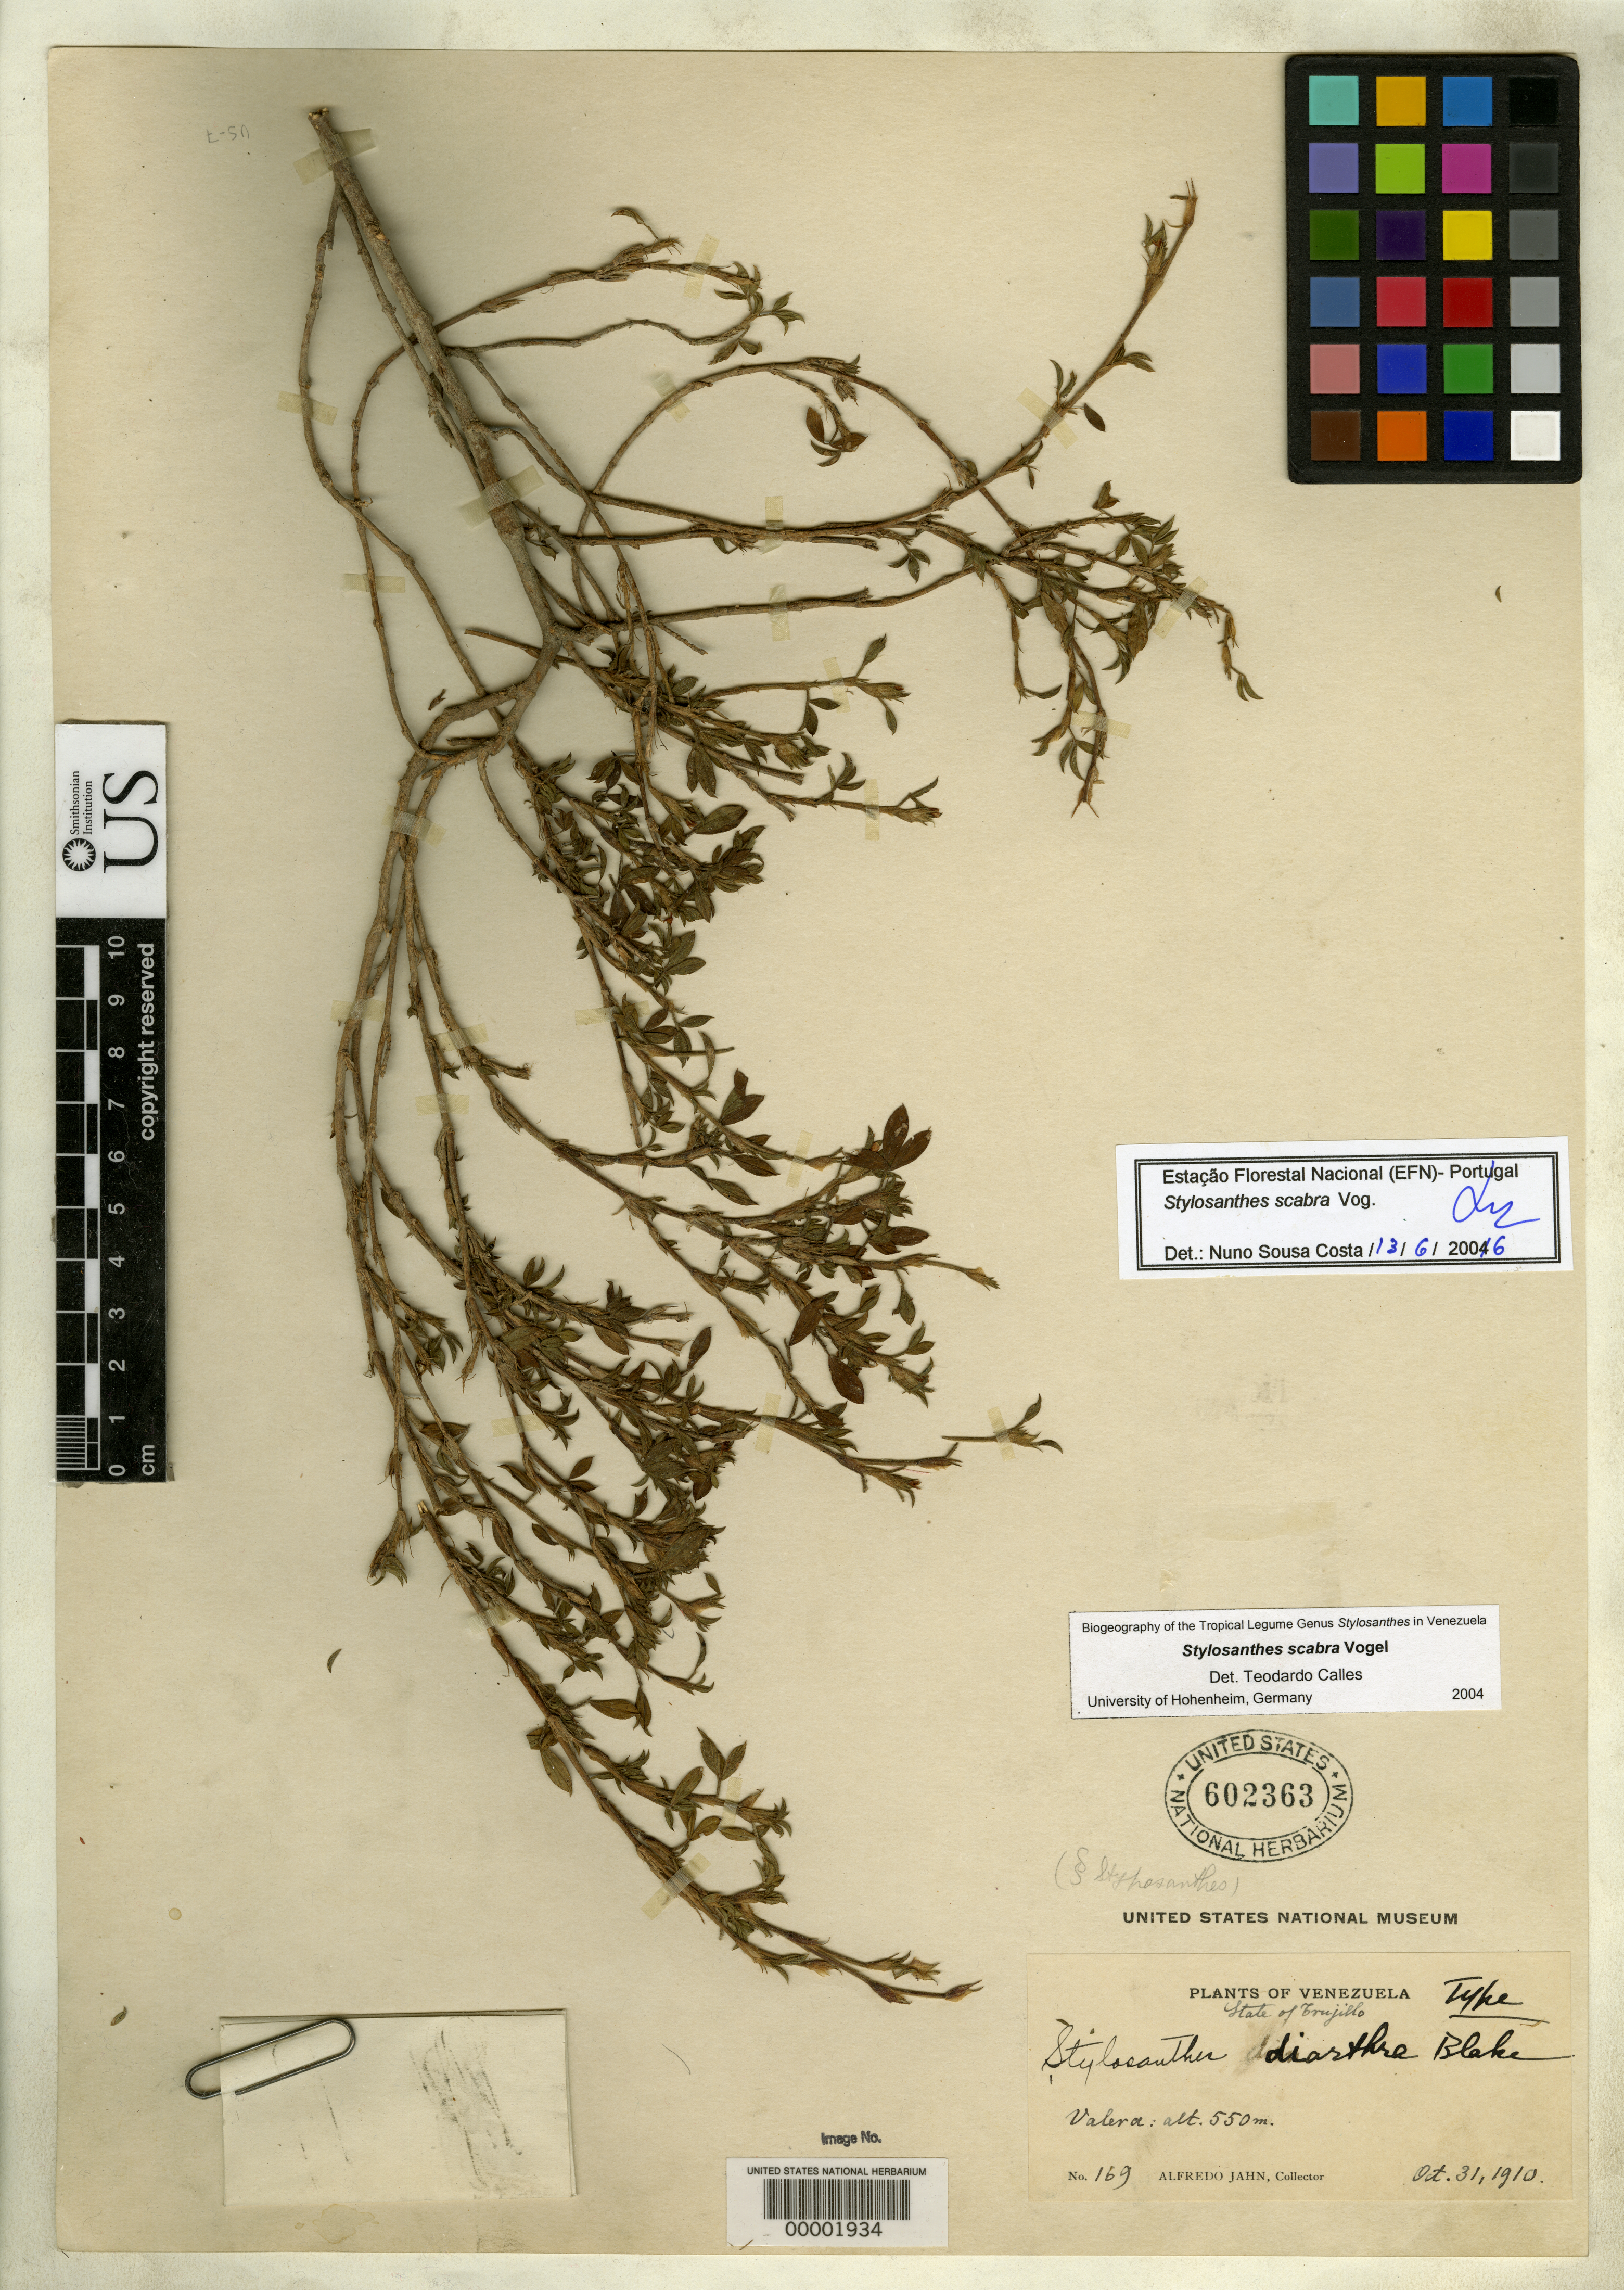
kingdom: Plantae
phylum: Tracheophyta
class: Magnoliopsida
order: Fabales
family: Fabaceae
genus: Stylosanthes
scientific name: Stylosanthes diarthra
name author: S.F. Blake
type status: Holotype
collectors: A. Jahn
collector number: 169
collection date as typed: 31 Oct 1910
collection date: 1910-10-31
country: Venezuela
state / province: Trujillo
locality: Valera.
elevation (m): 550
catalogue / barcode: US 602363